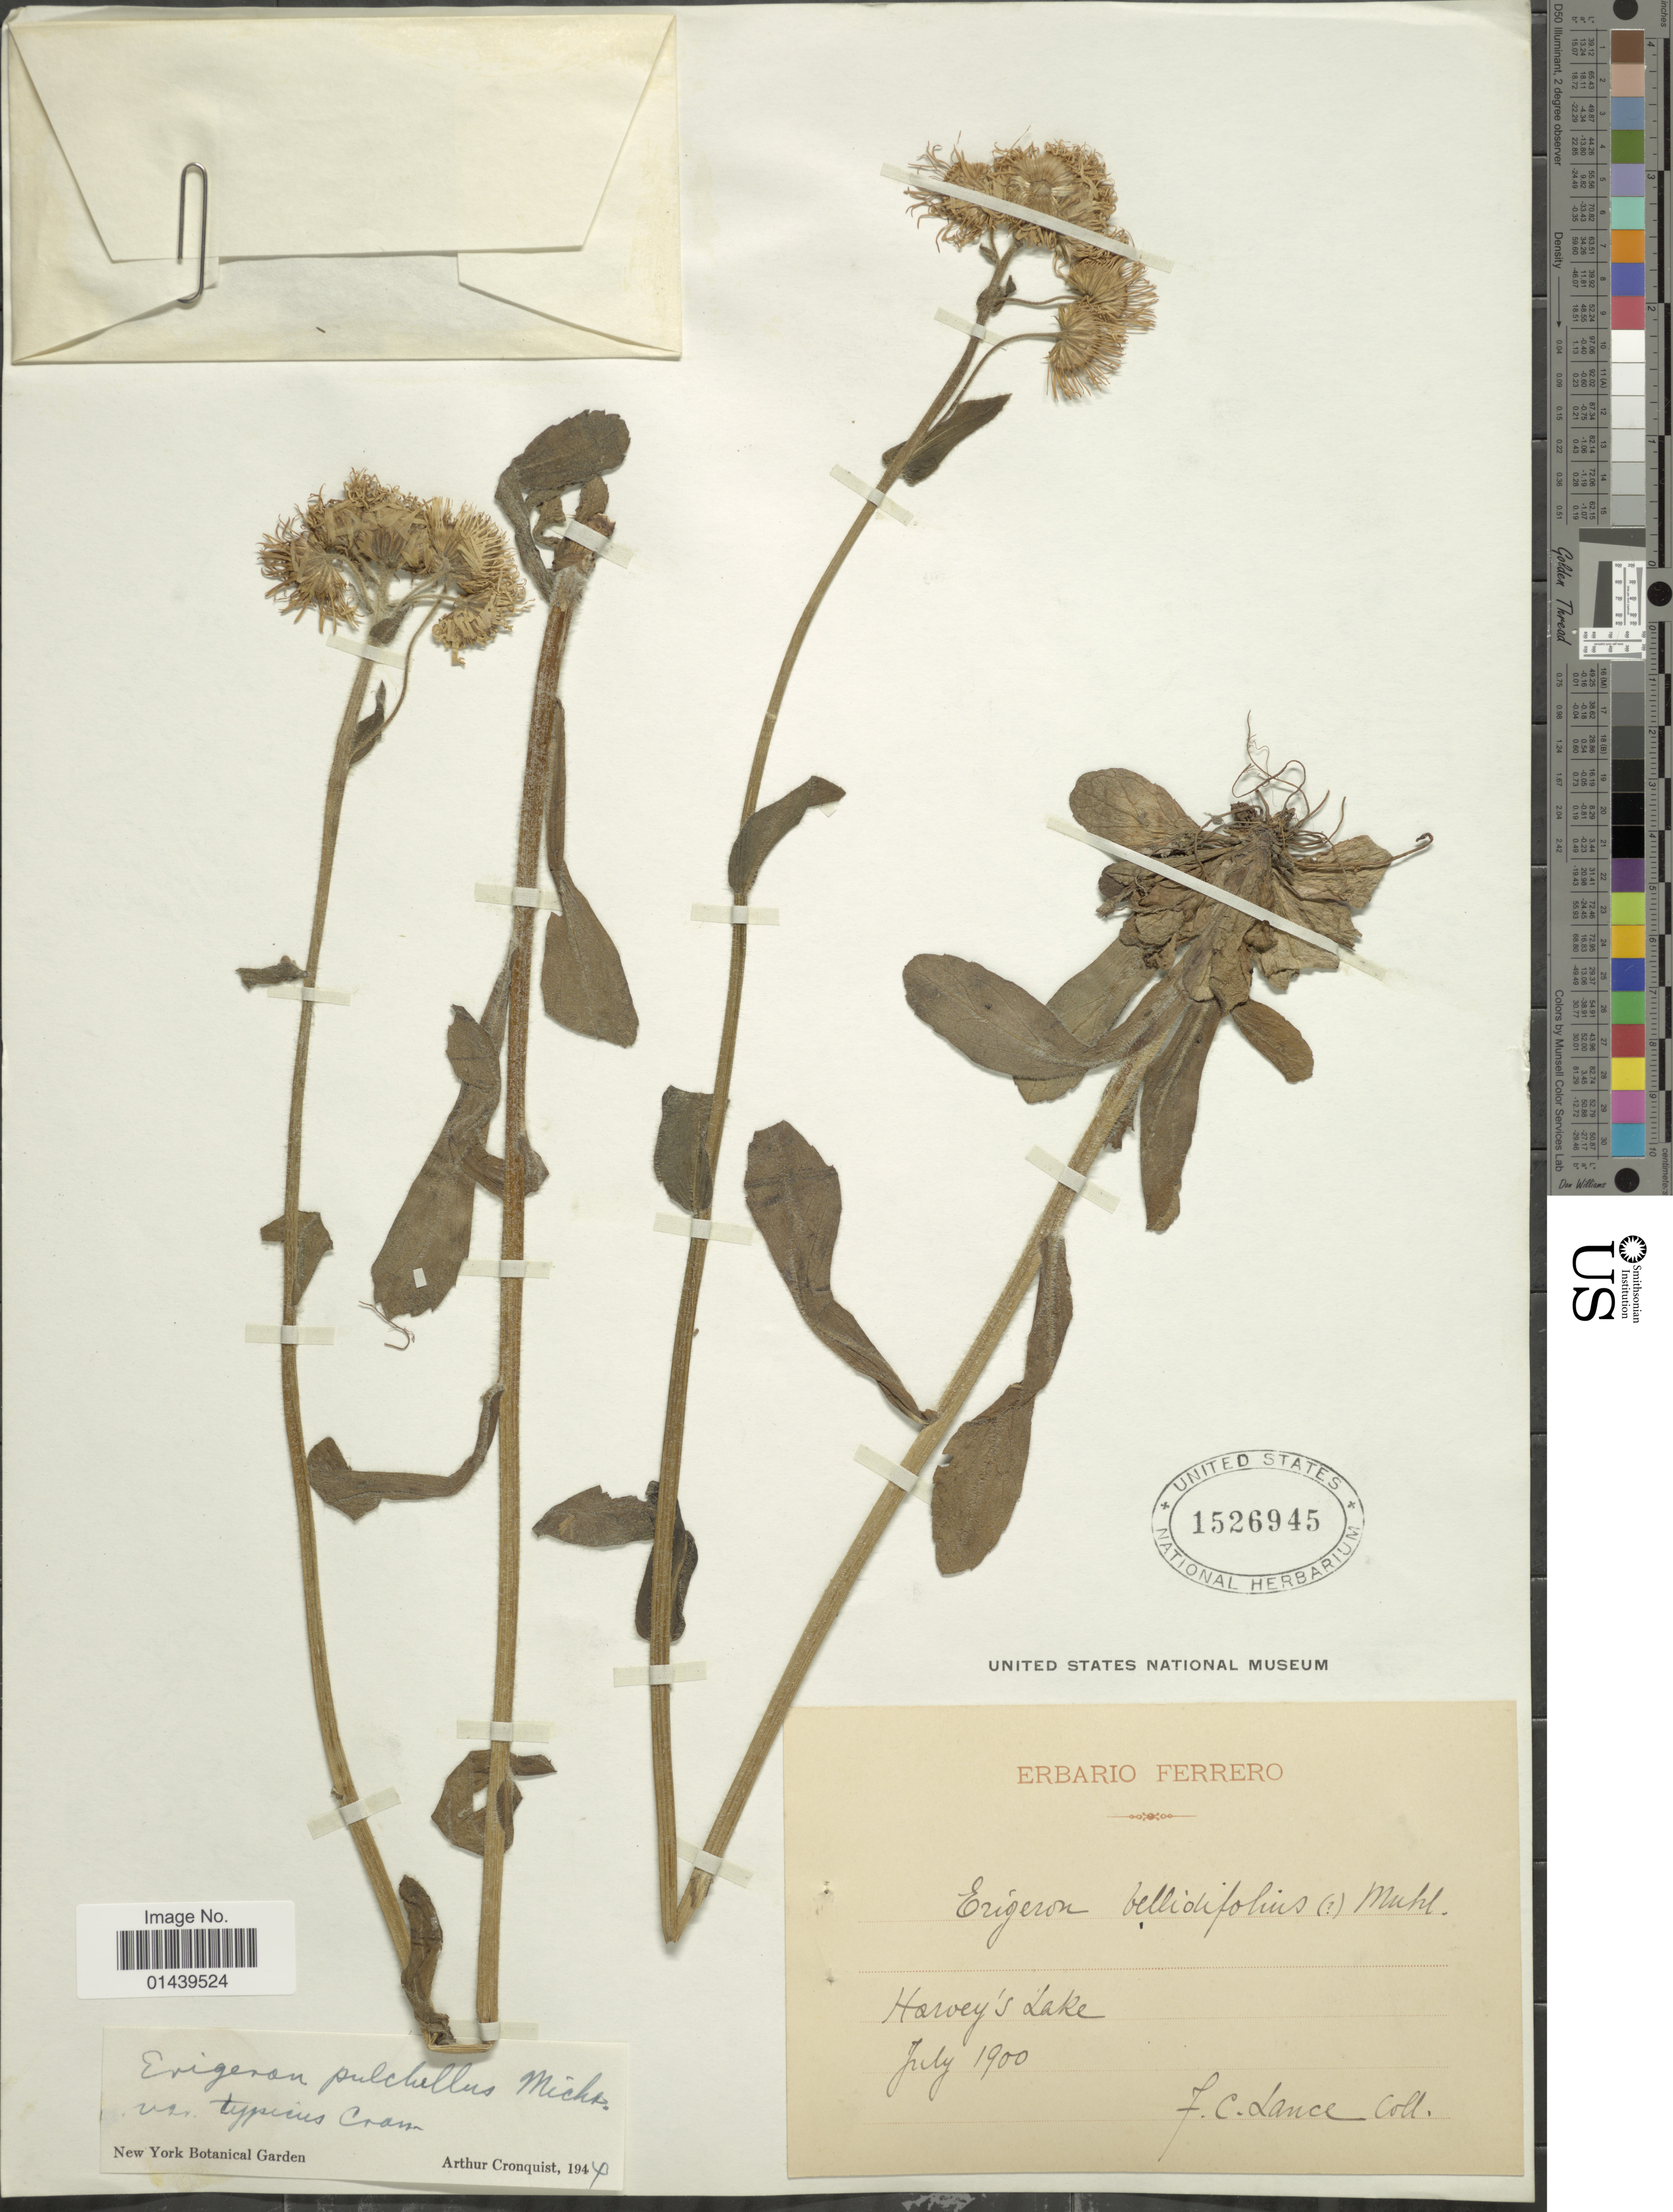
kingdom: Plantae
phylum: Tracheophyta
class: Magnoliopsida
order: Asterales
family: Asteraceae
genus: Erigeron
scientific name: Erigeron pulchellus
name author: Michx.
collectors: F. Lance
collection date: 1900-07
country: United States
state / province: Pennsylvania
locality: Harvey's Lake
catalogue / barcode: US 1526945